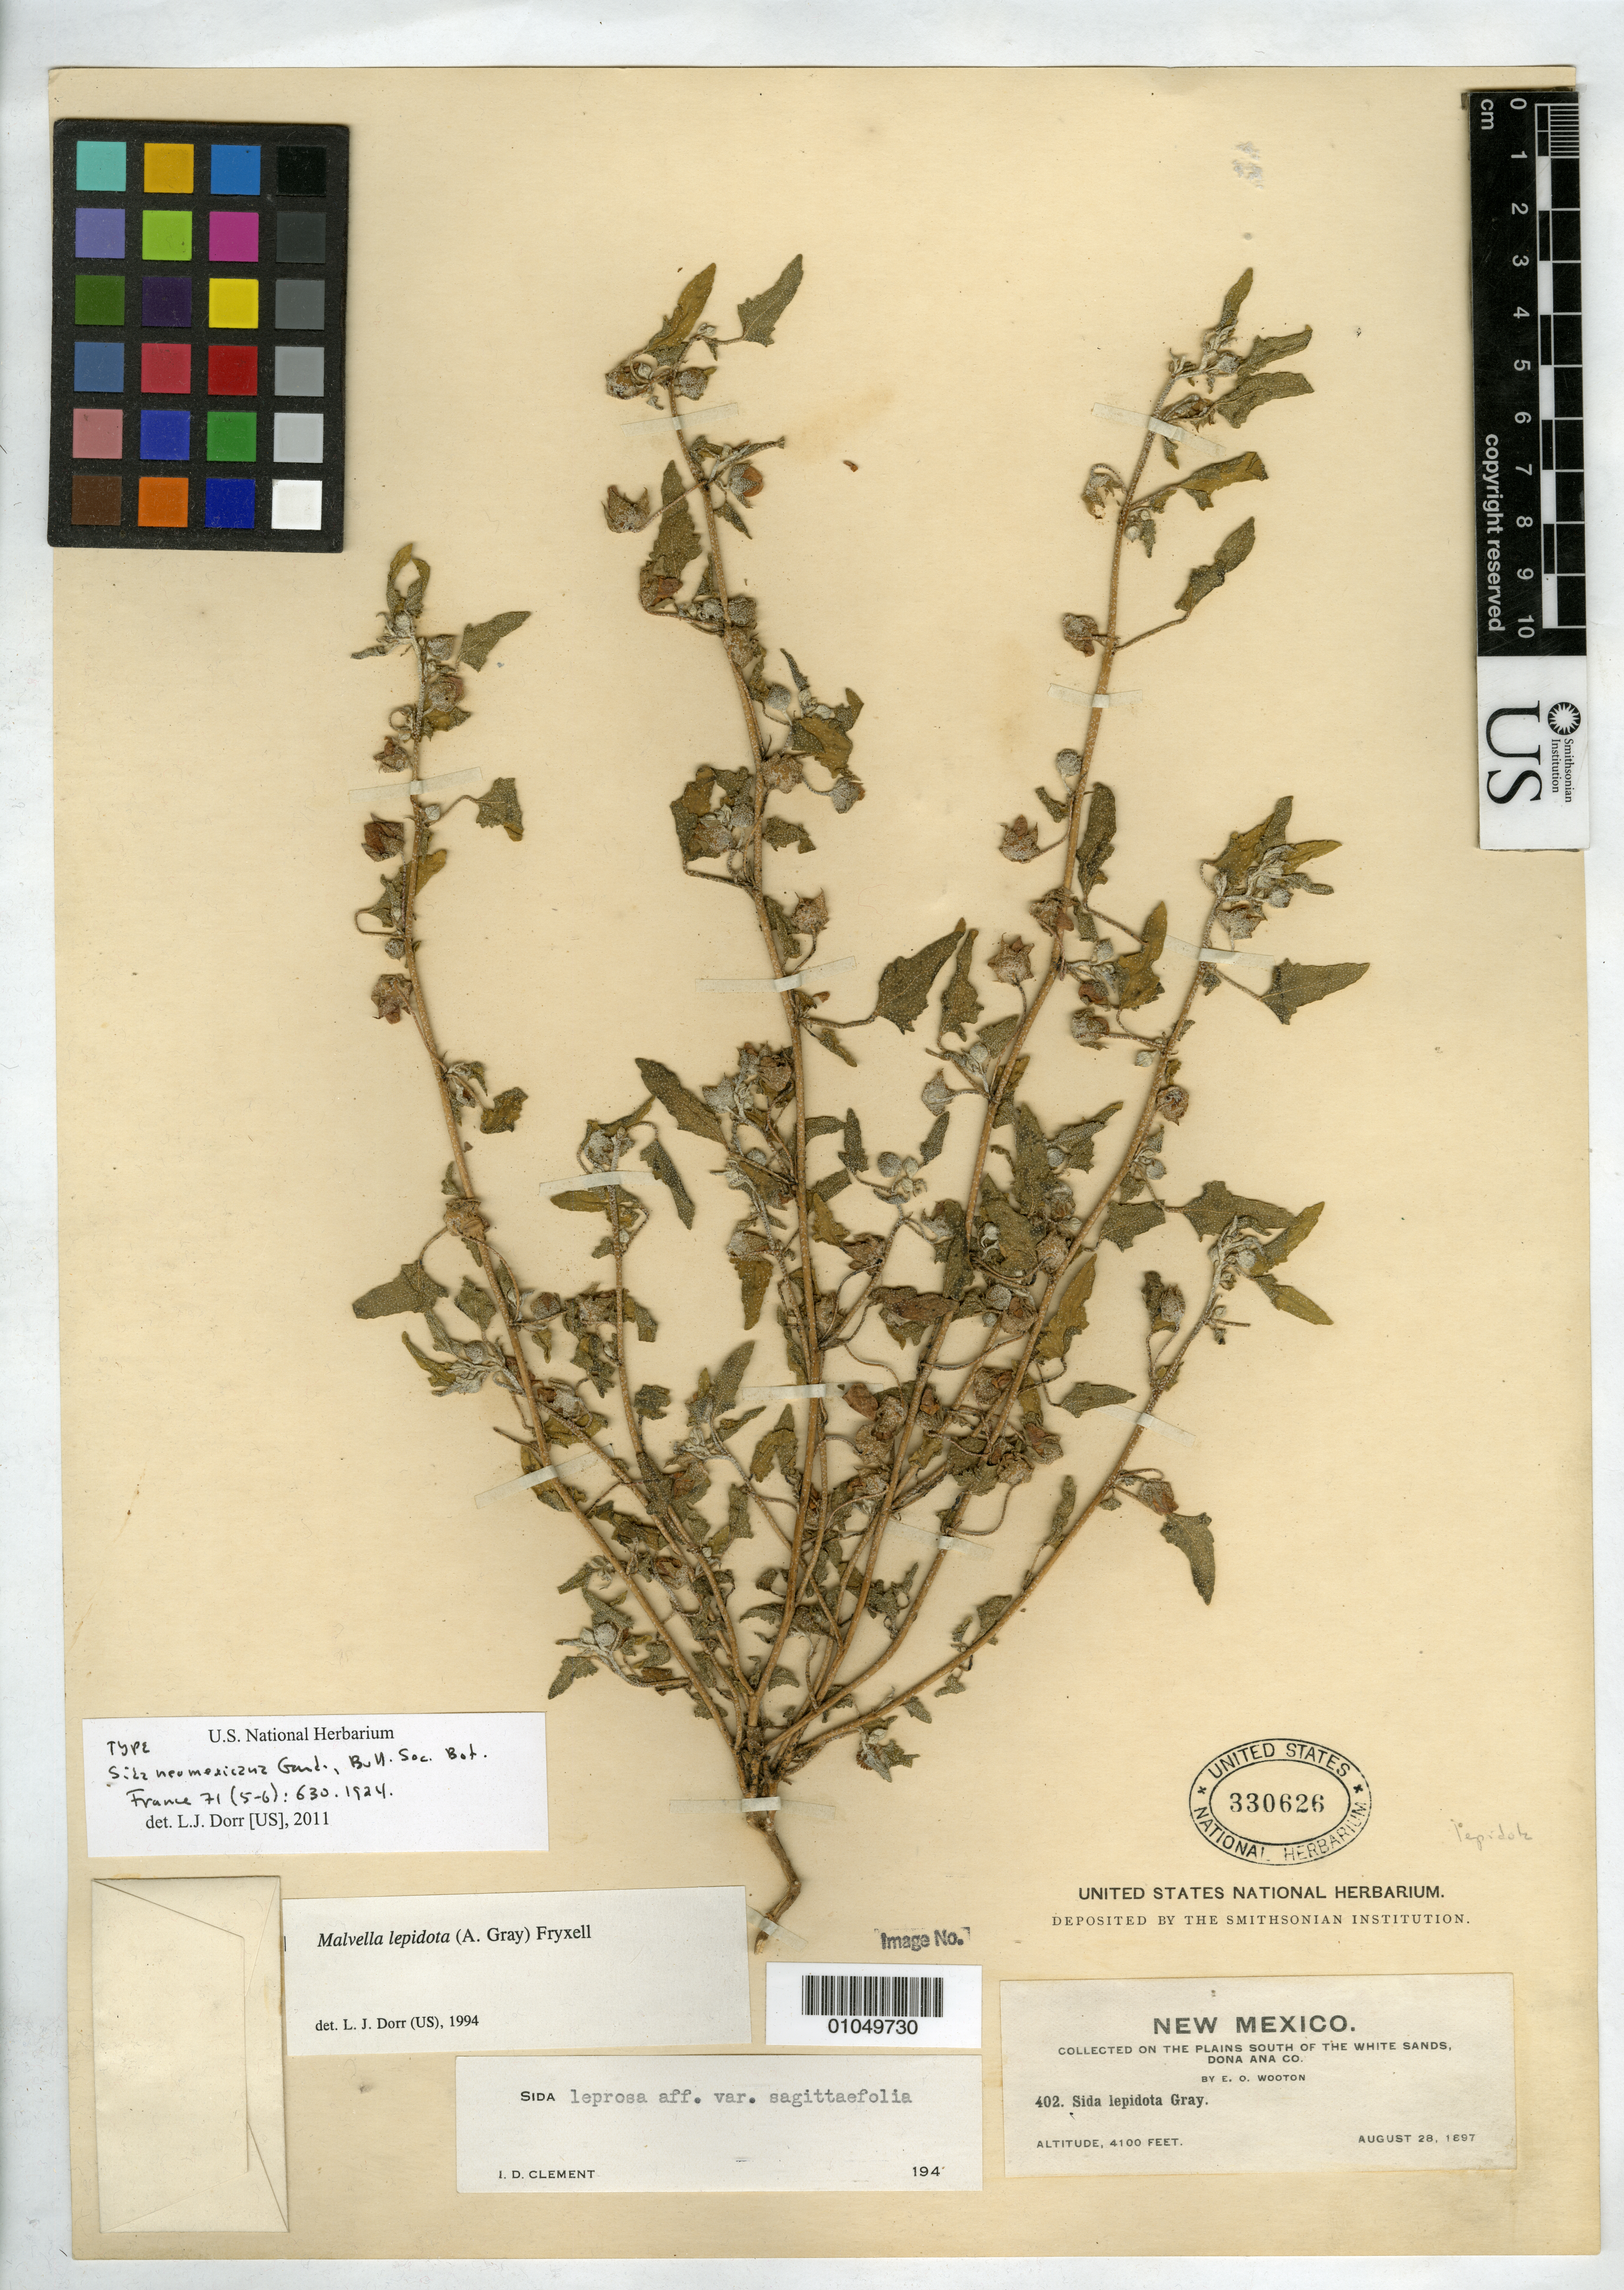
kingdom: Plantae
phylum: Tracheophyta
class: Magnoliopsida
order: Malvales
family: Malvaceae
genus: Sida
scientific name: Sida neomexicana Gand., nom. illeg.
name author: Gand.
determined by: Dorr, L. J., (BOT), Smithsonian Institution - National Museum of Natural History (UNITED STATES)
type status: Type Collection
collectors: E. O. Wooton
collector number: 402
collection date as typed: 28 Aug 1897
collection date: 1897-08-28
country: United States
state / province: New Mexico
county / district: Dona Ana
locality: Plains south of the White Sands, Dona Ana Co.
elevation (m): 1250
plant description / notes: Later homonym of Sida neomexicana A. Gray (1887).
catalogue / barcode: US 330626